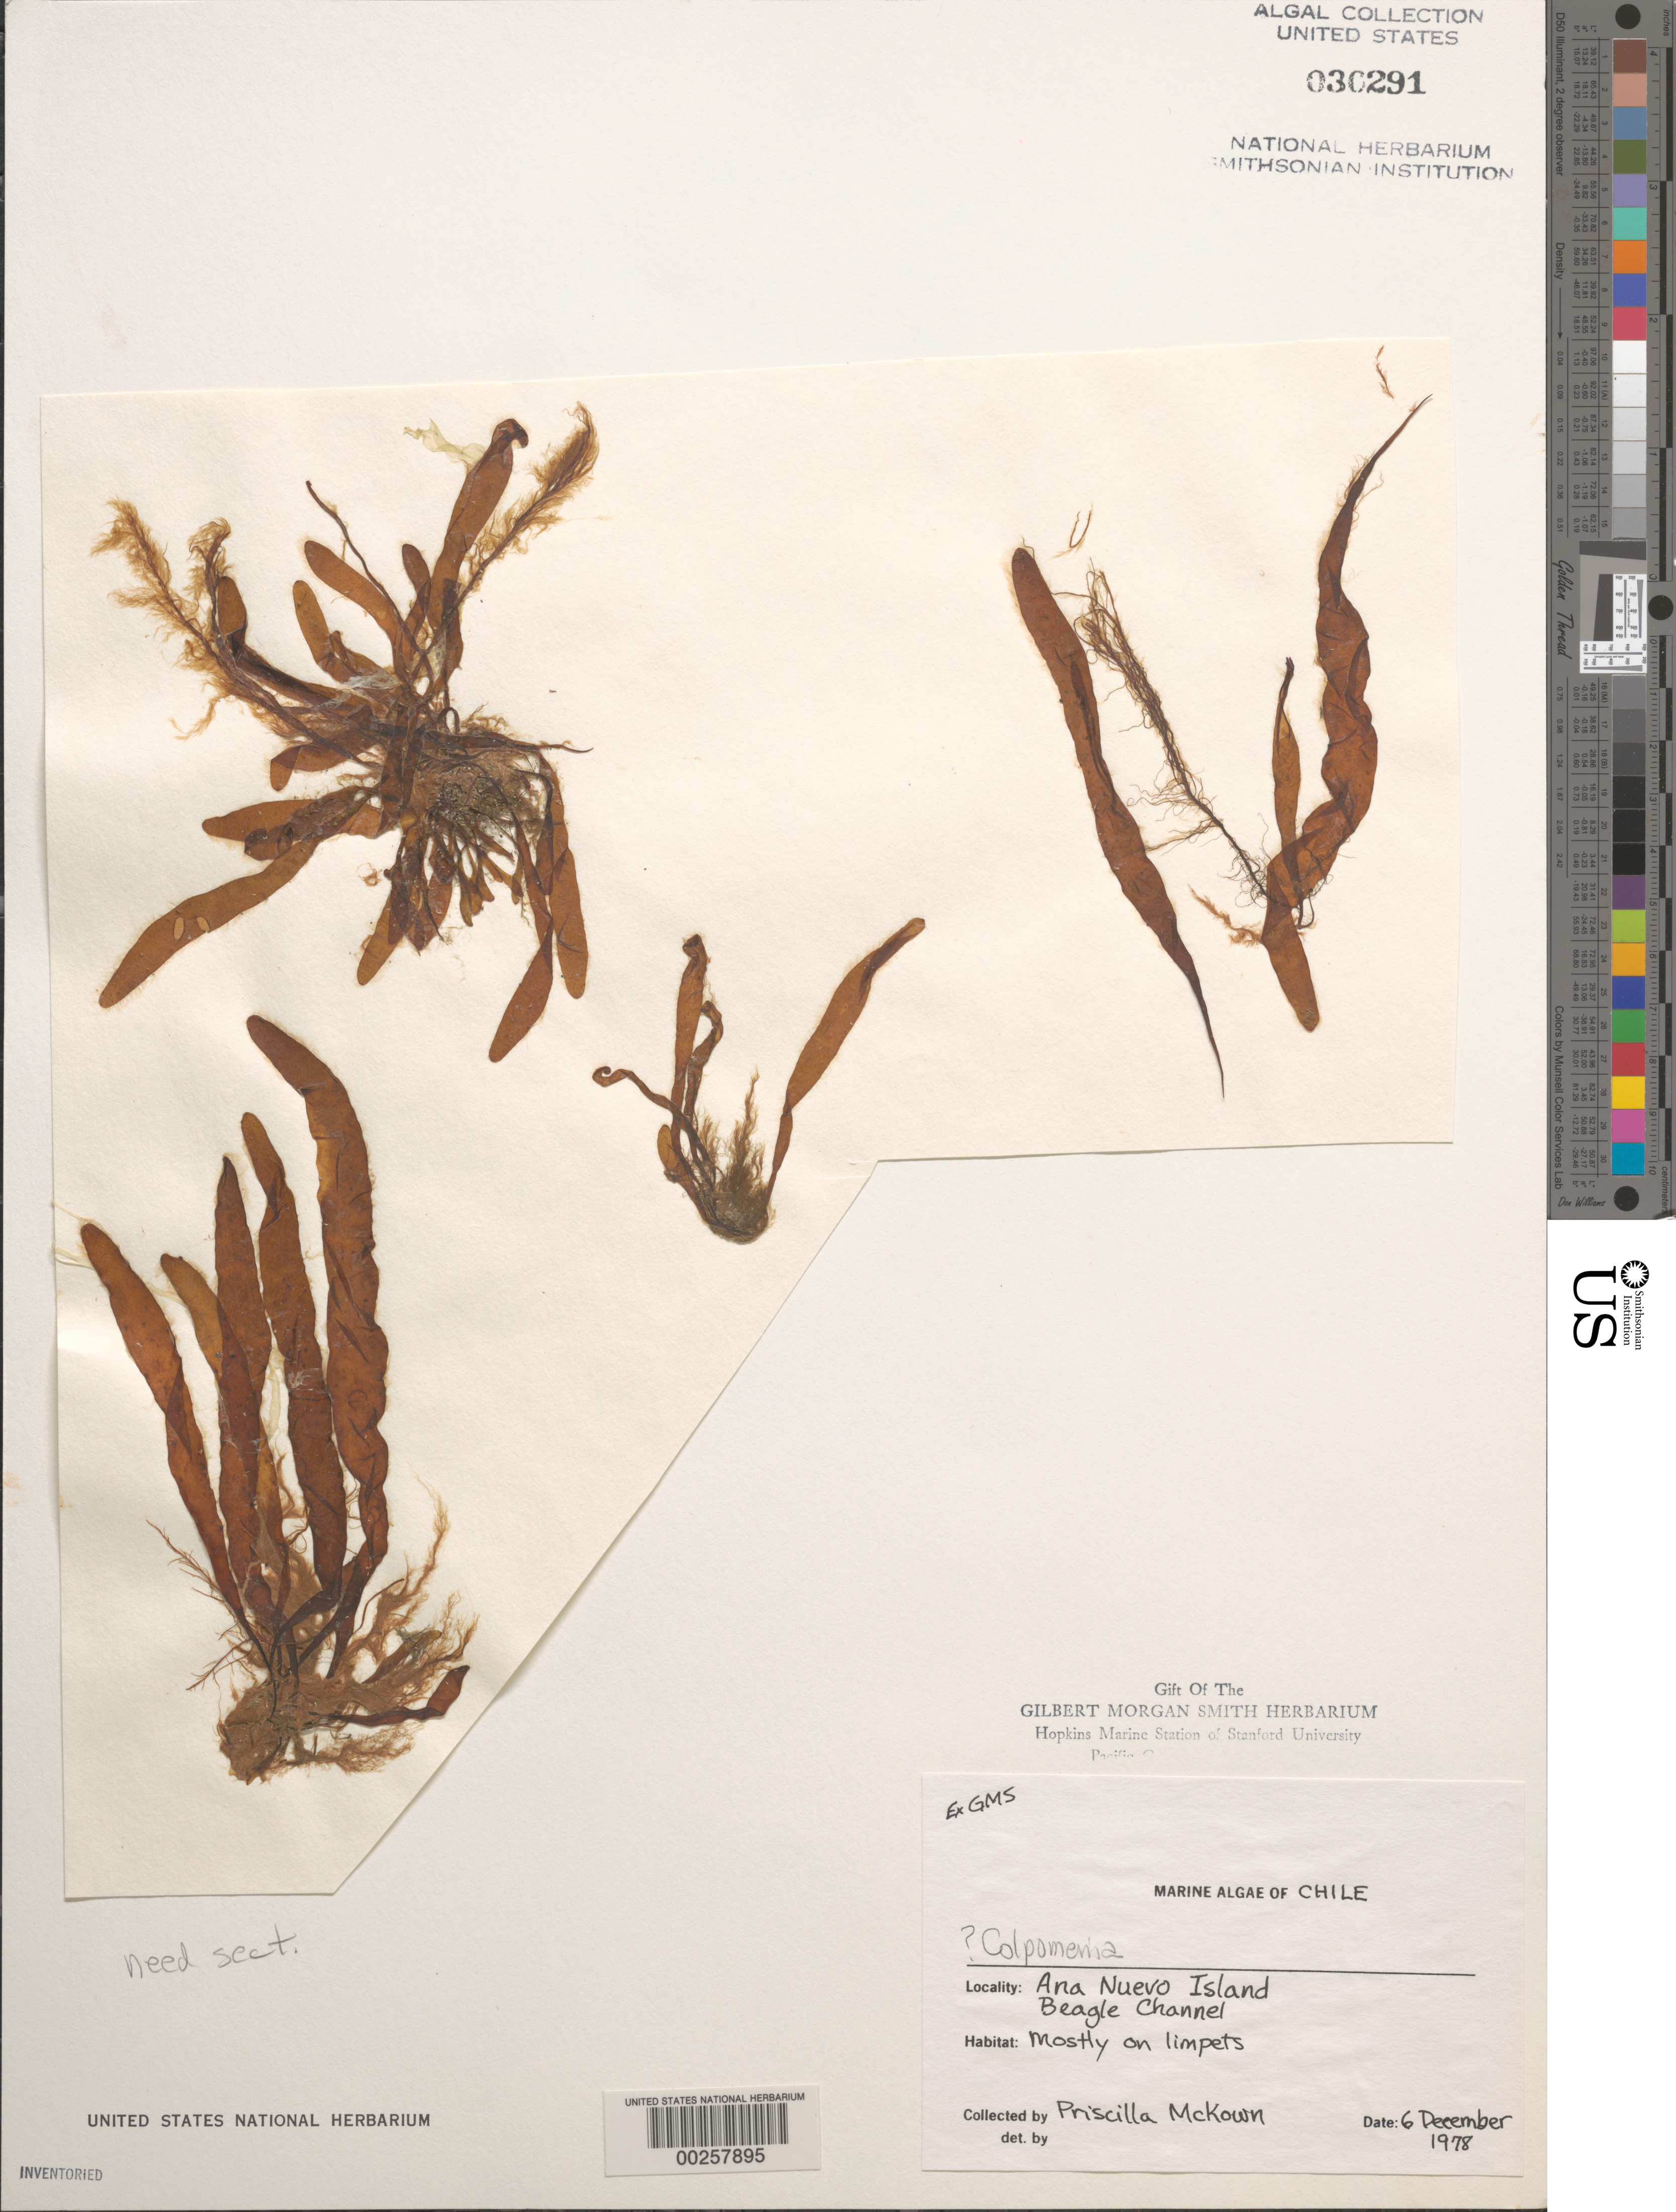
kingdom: Chromista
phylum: Ochrophyta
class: Phaeophyceae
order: Scytosiphonales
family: Scytosiphonaceae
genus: Colpomenia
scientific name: Colpomenia sp.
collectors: P. McKown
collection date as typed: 06 Dec 1978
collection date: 1978-12-06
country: Chile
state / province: Magallanes y de la Antártica Chilena (XII)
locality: Ana nuevo island, beagle channel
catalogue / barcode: US 30291